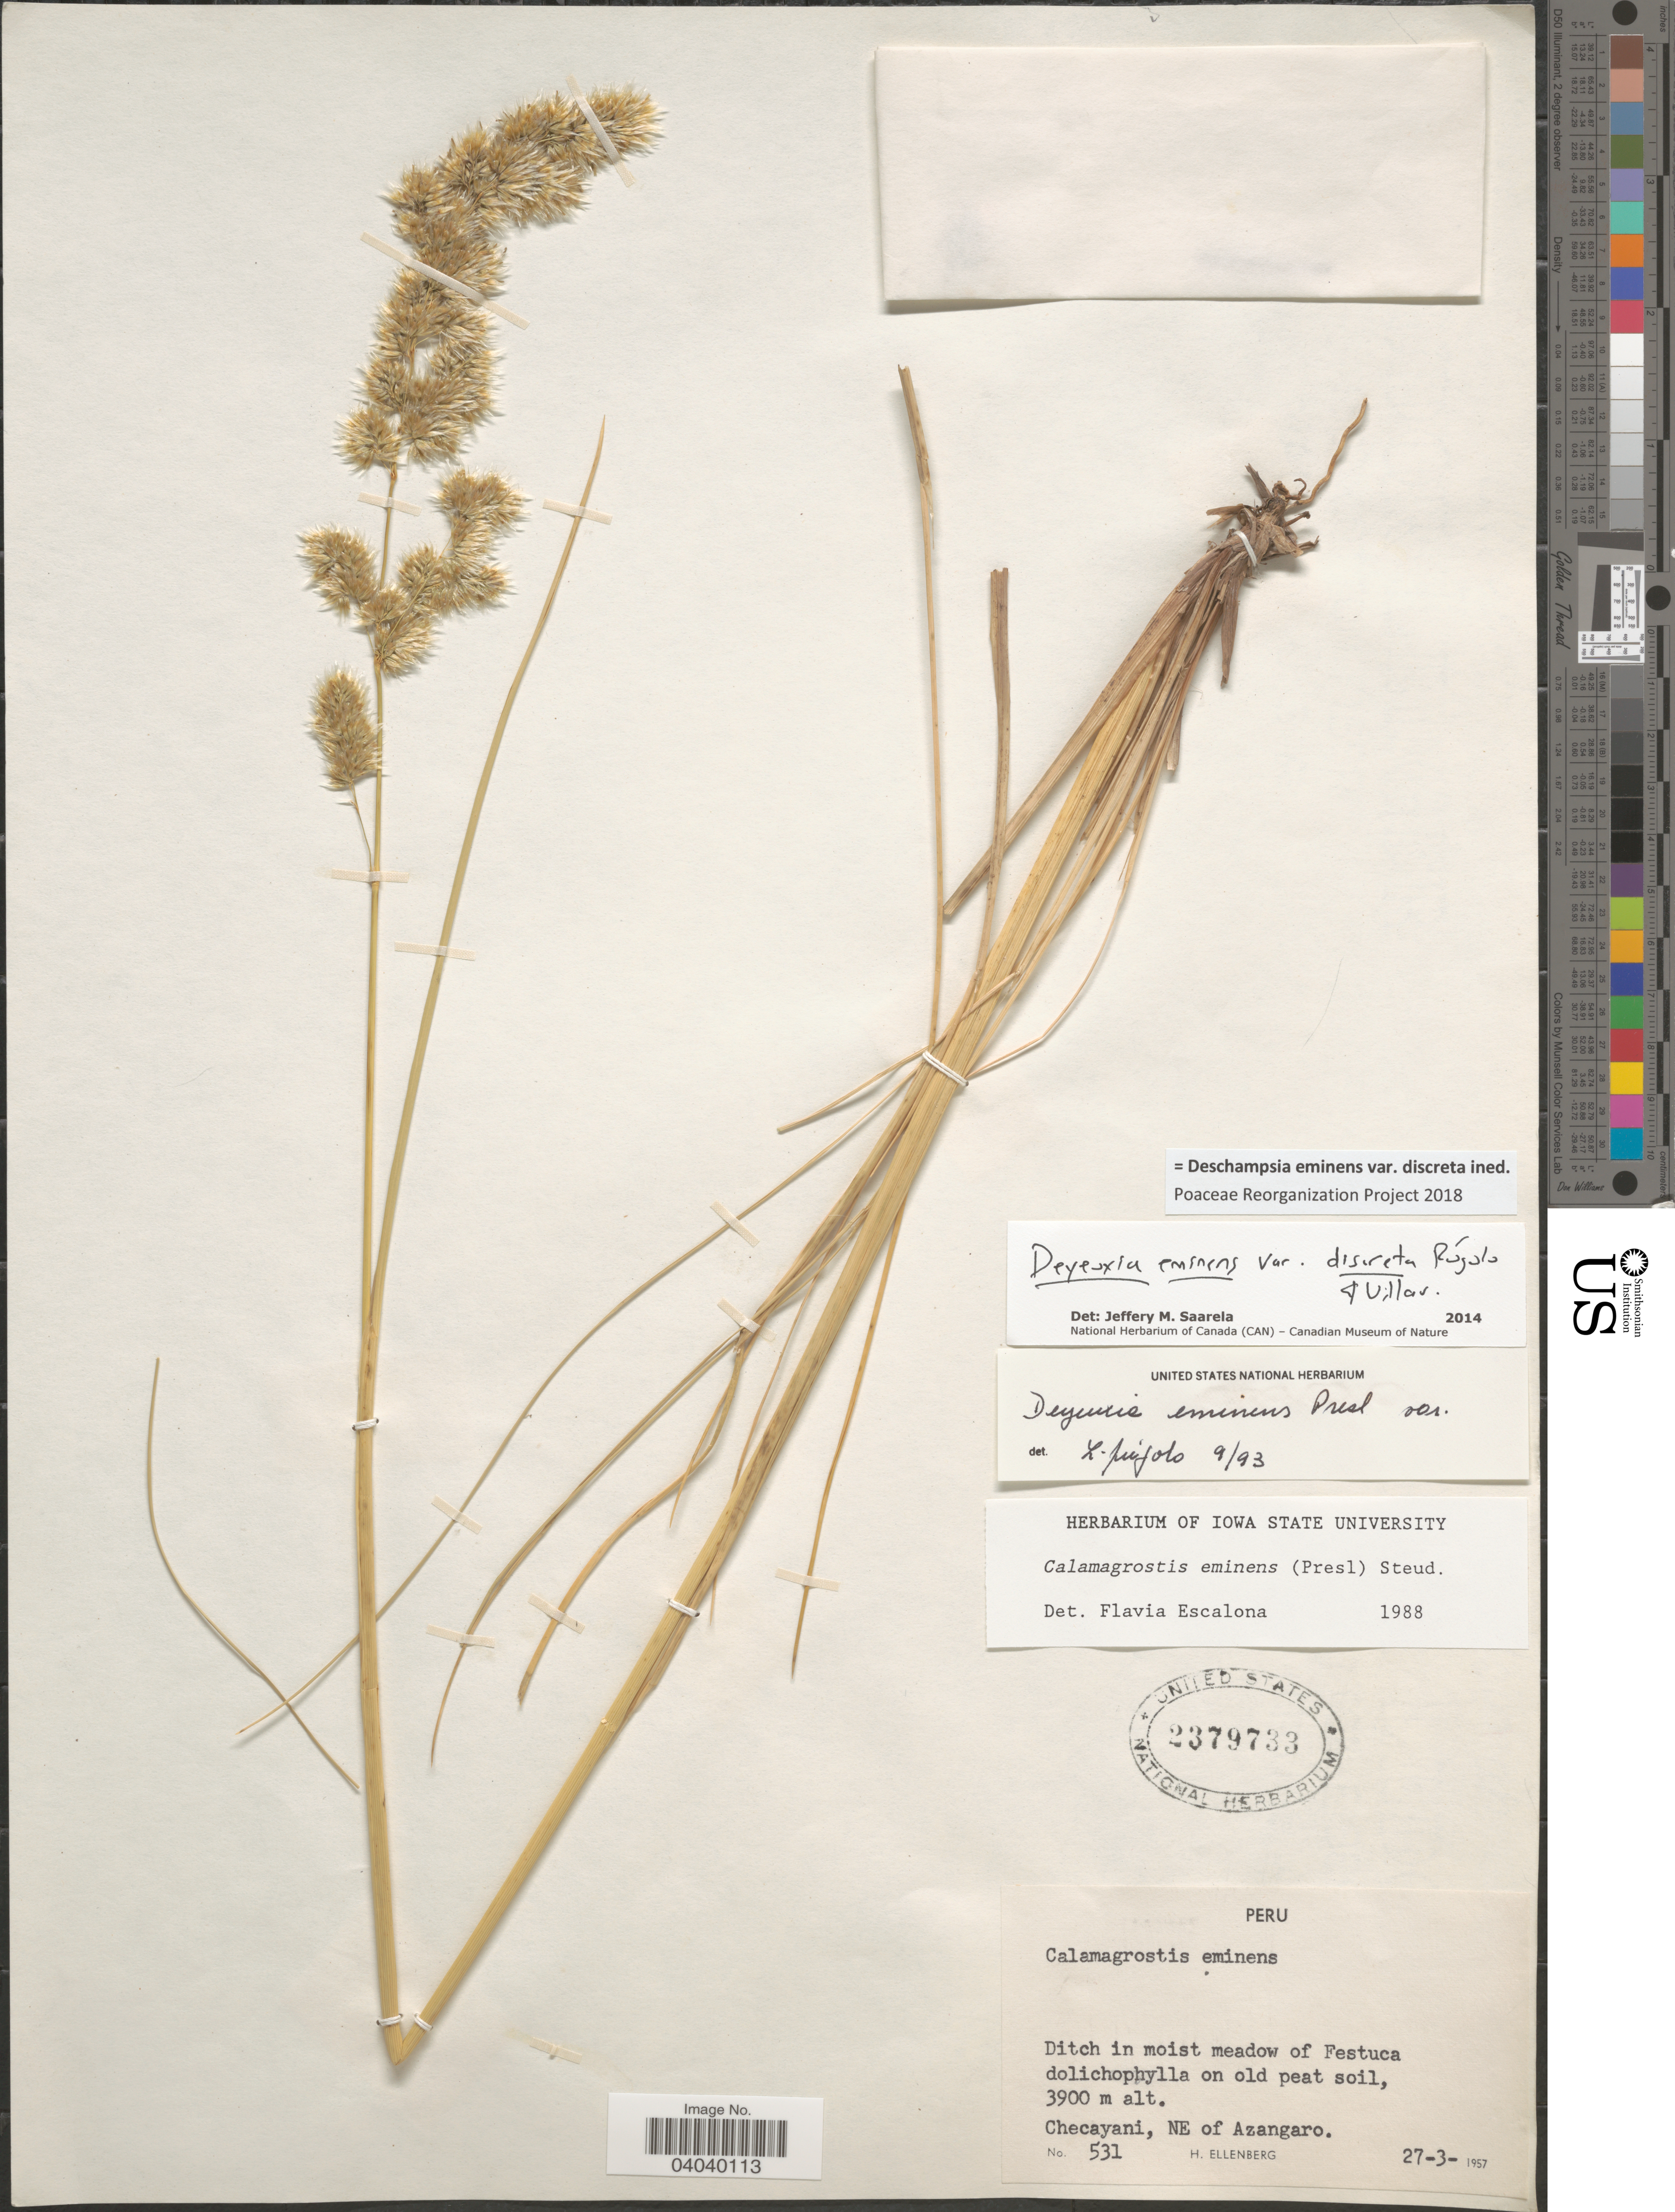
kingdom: Plantae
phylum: Tracheophyta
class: Liliopsida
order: Poales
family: Poaceae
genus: Deschampsia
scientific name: Deschampsia eminens var. discreta ined.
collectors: H. Ellenberg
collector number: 531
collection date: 1957-03-27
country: Peru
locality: Checayani, NE of Azangaro.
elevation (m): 3900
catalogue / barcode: US 2379733